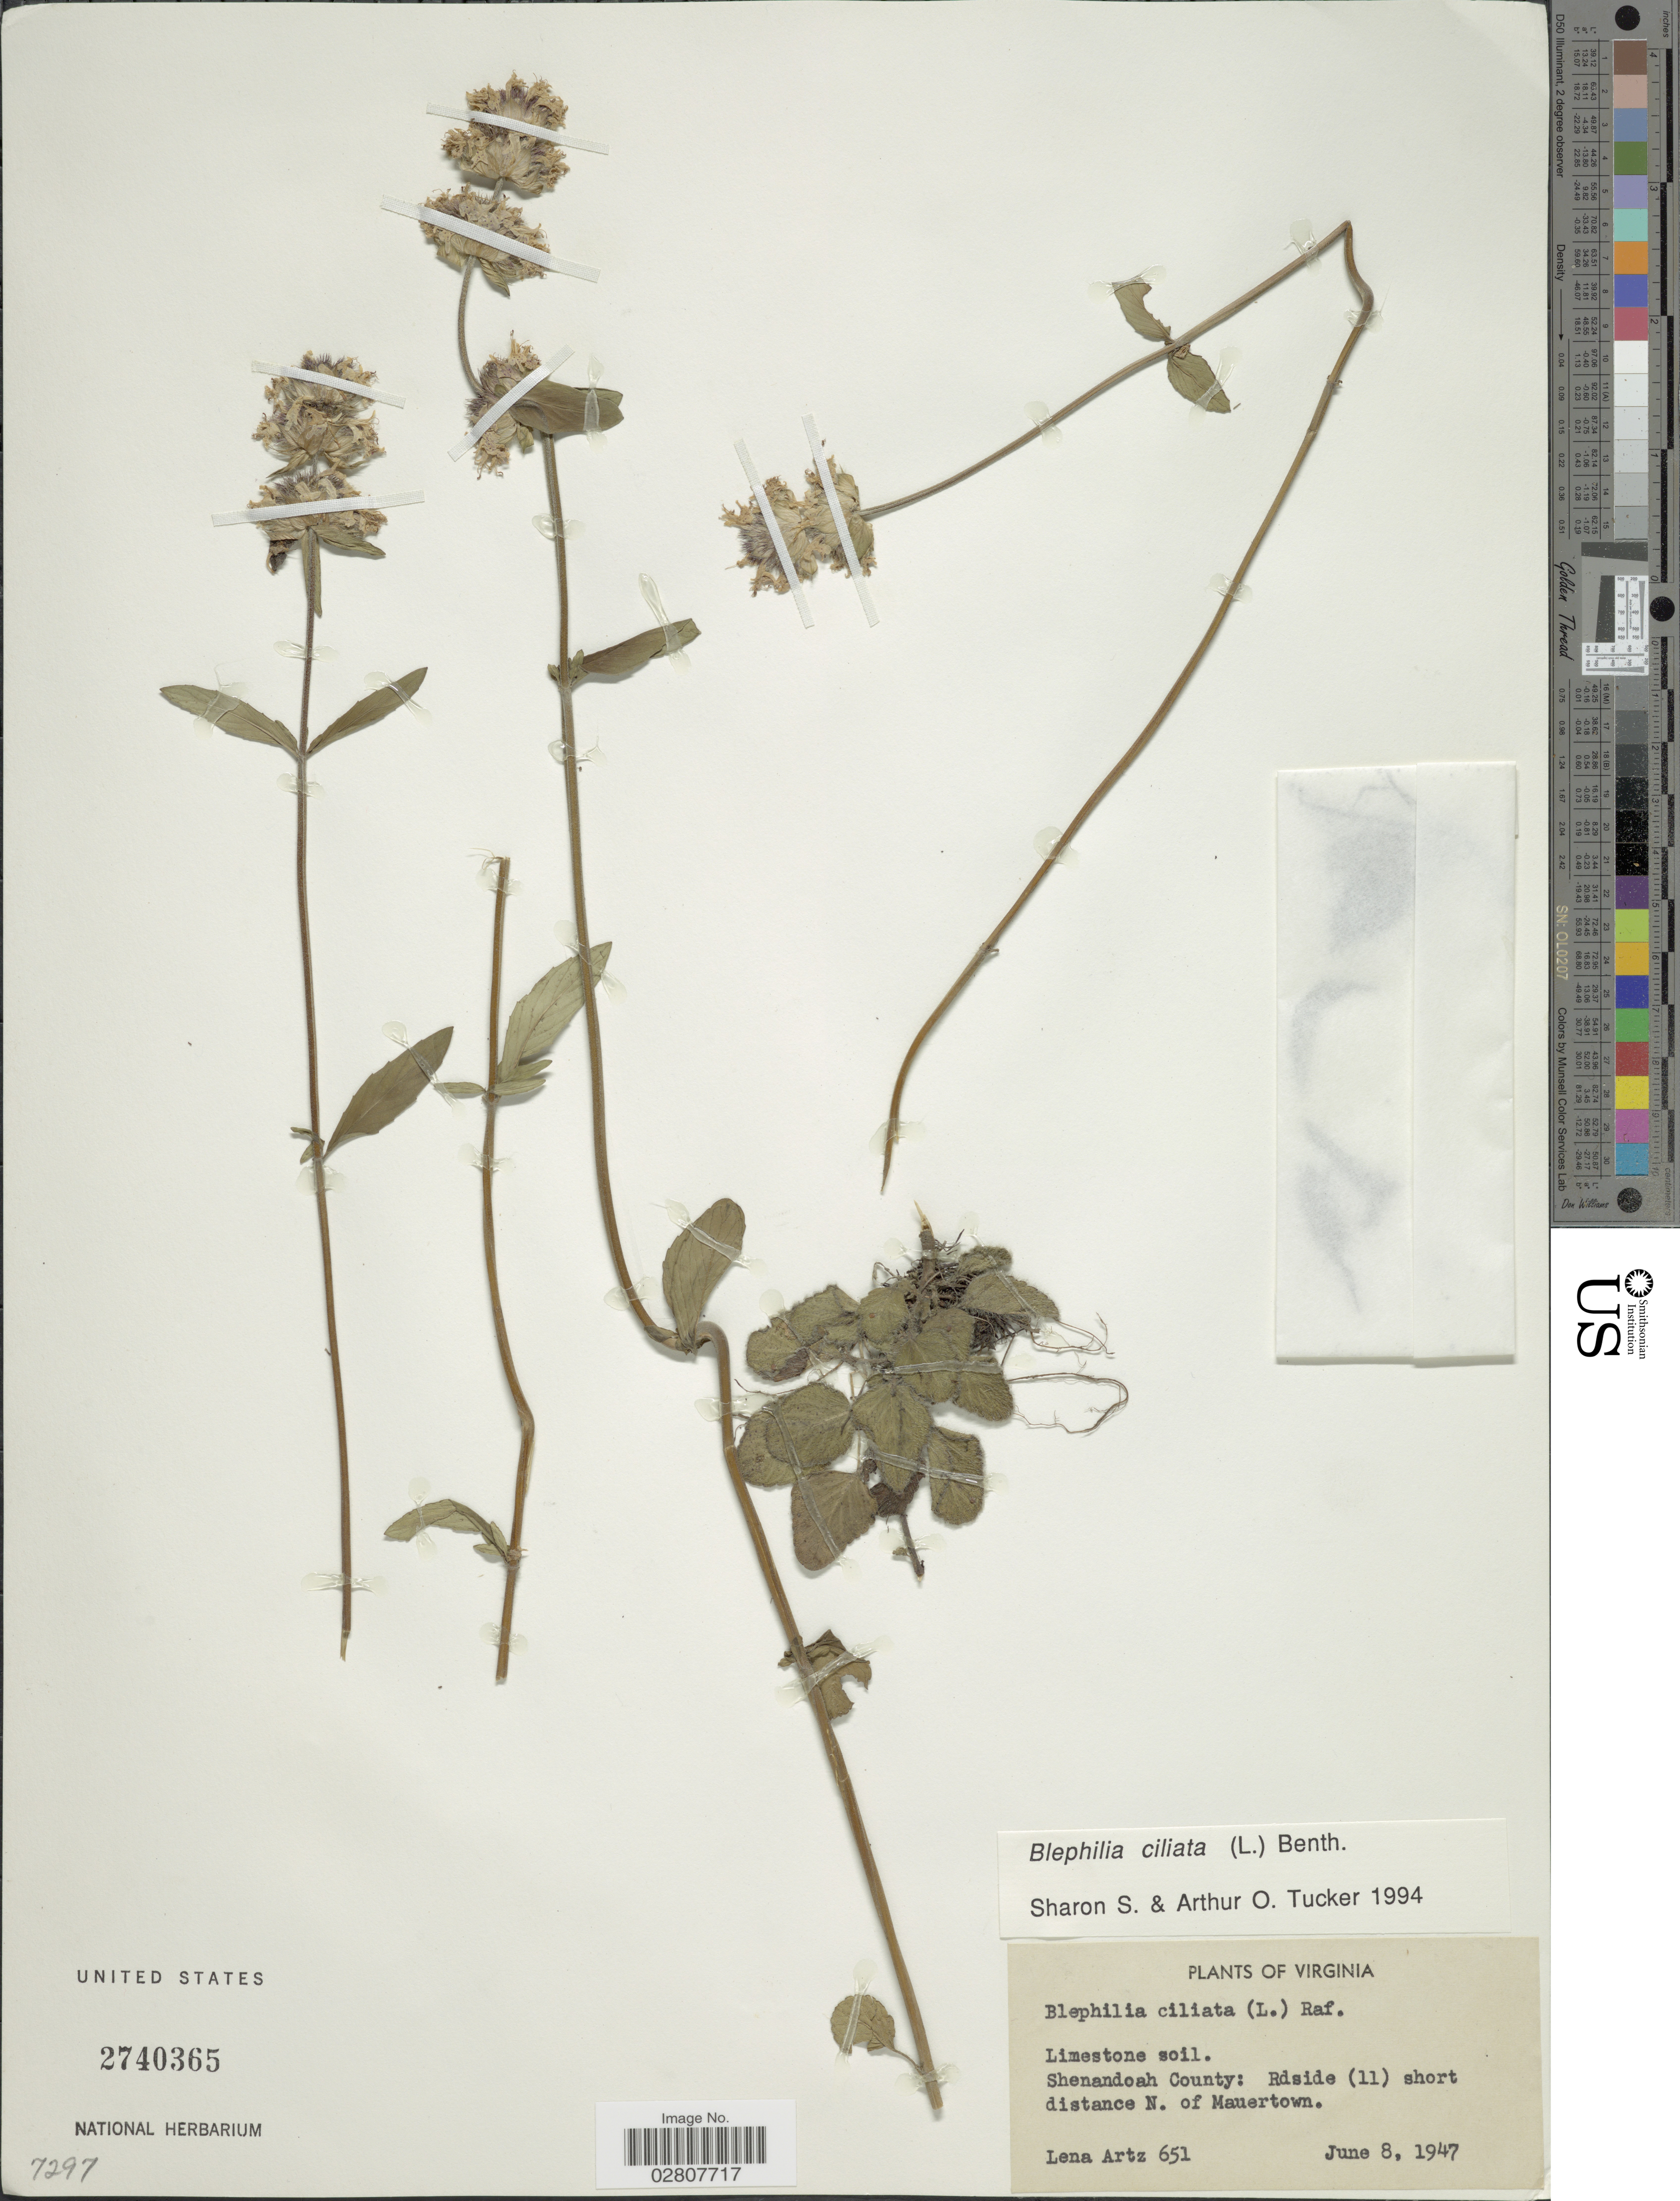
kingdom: Plantae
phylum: Tracheophyta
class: Magnoliopsida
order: Lamiales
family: Lamiaceae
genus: Blephilia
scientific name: Blephilia ciliata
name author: (L.) Raf. ex Benth.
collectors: L. Artz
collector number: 651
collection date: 1947-06-08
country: United States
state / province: Virginia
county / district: Shenandoah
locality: Shenandoah County: Rdside (11) short distance N. of Mauertown.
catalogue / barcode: US 2740365